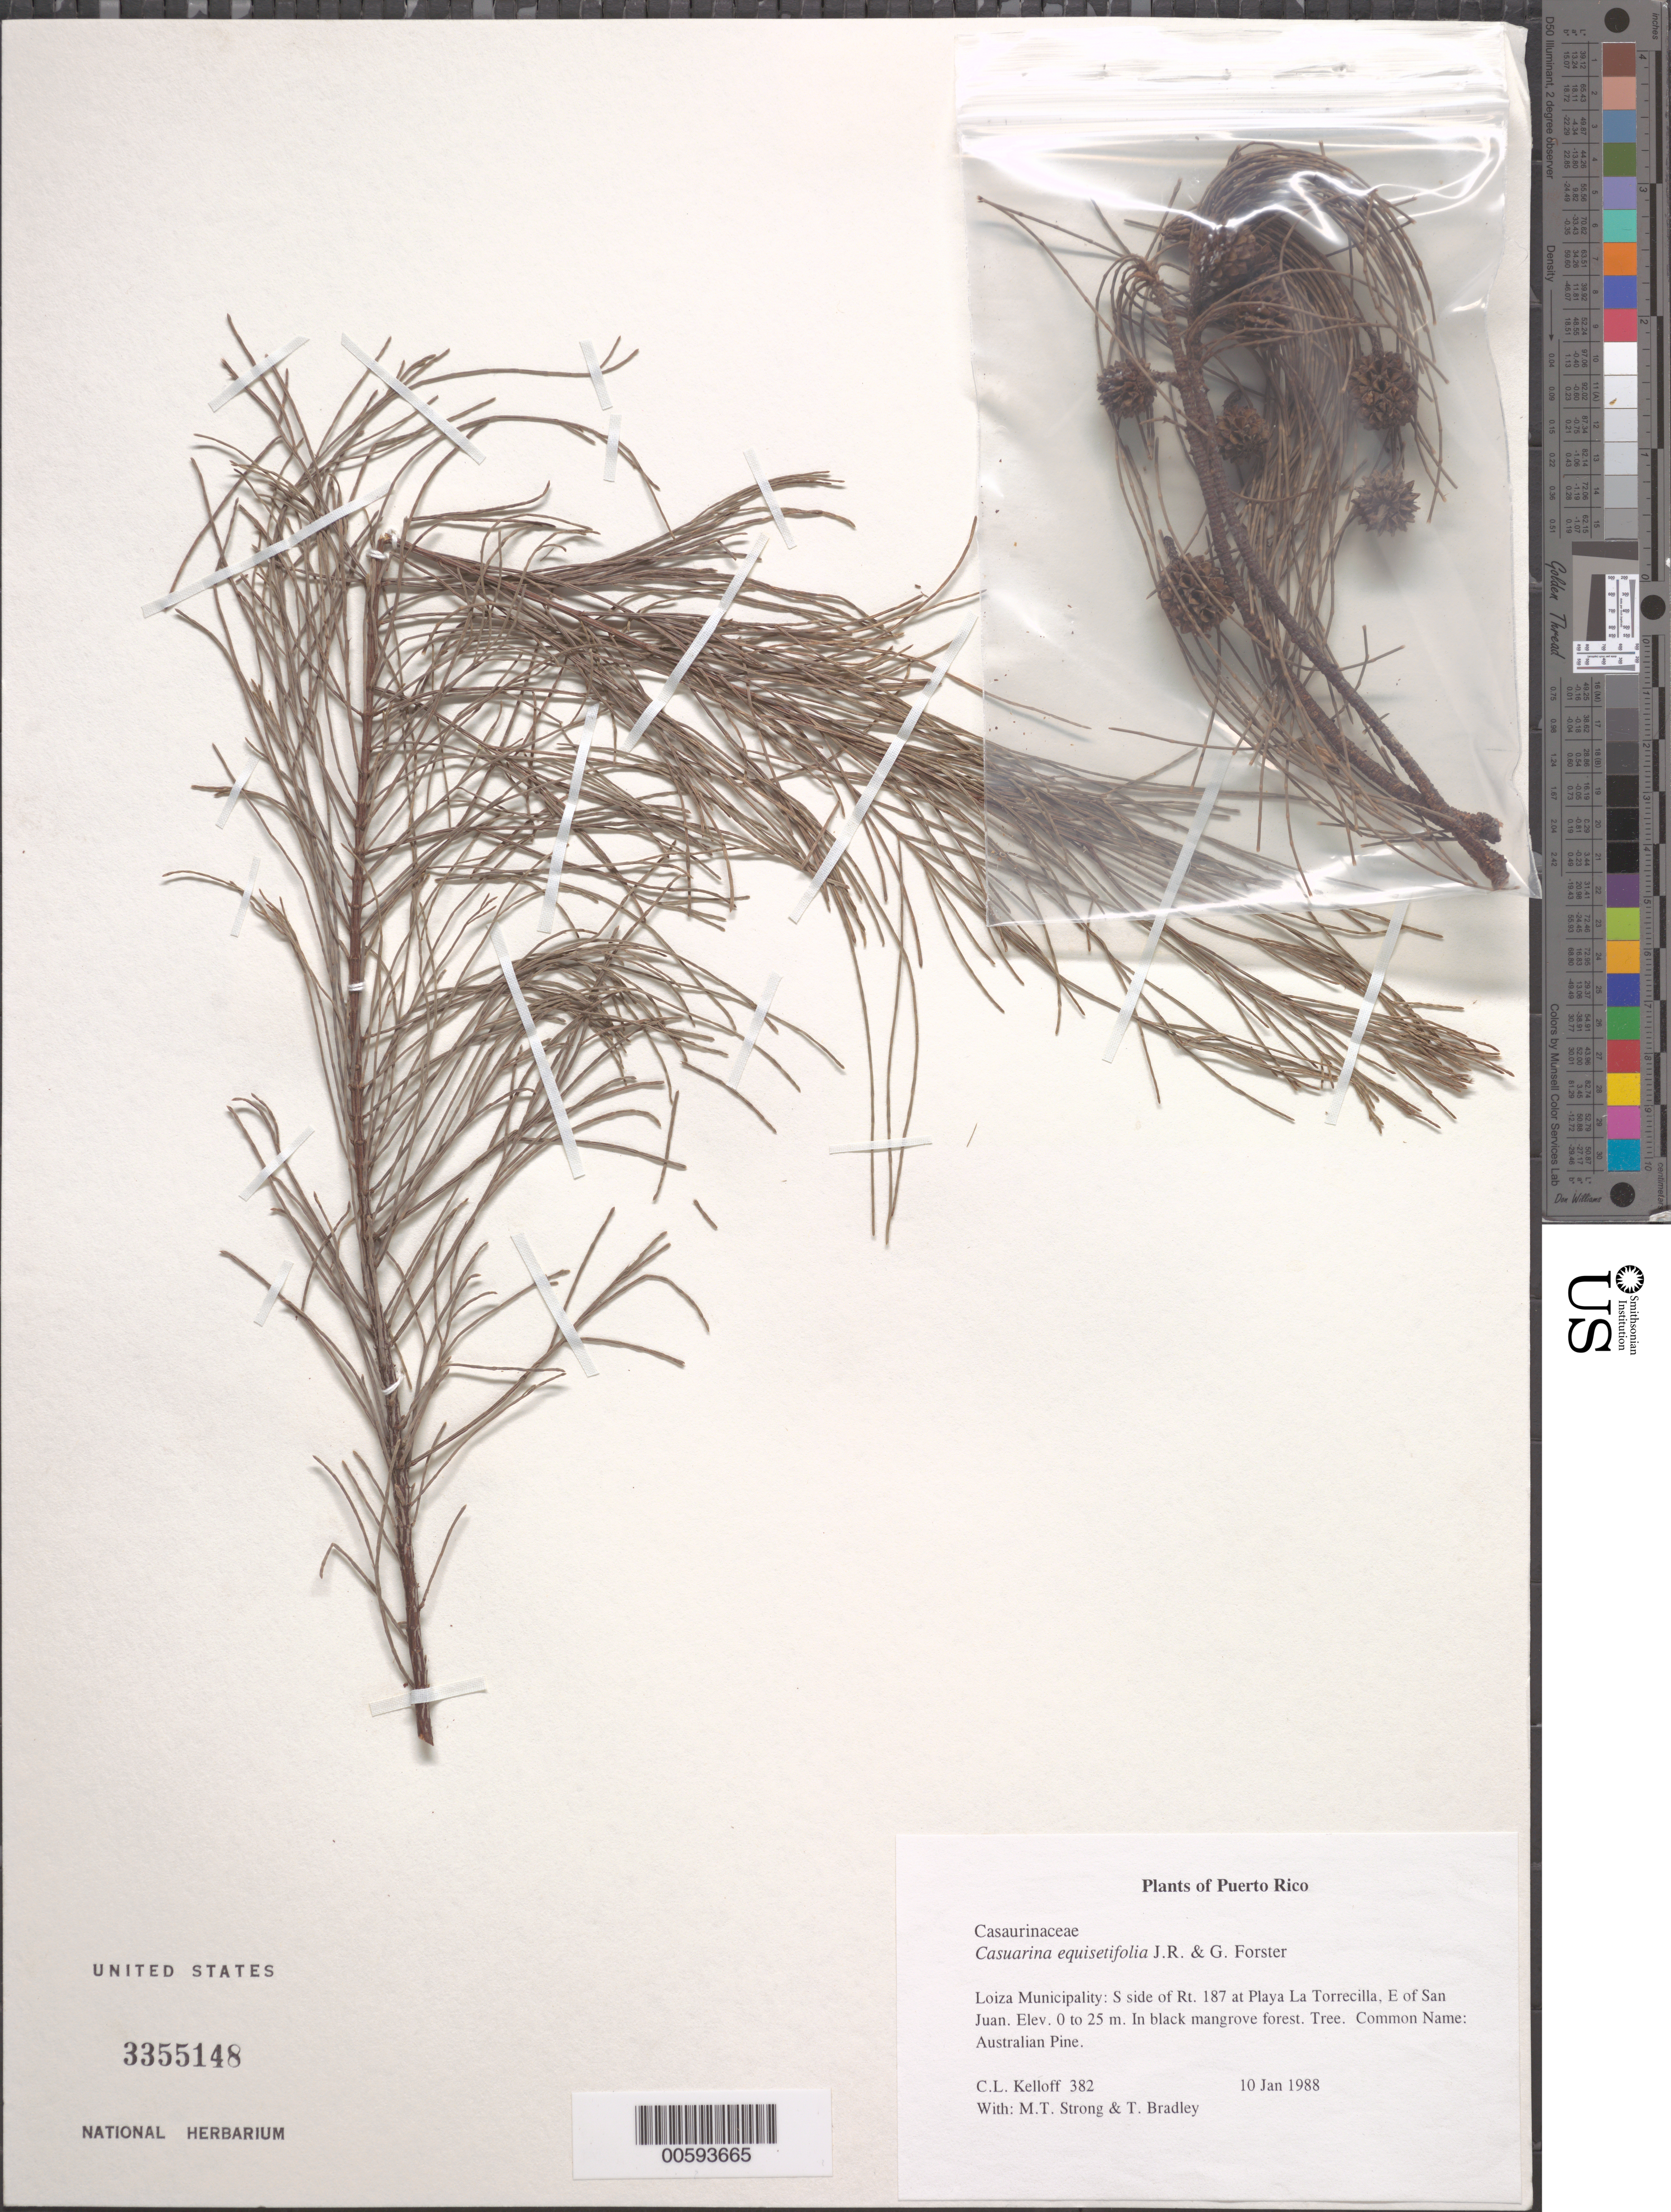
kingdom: Plantae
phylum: Tracheophyta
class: Magnoliopsida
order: Fagales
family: Casuarinaceae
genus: Casuarina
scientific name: Casuarina equisetifolia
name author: L.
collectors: C. L. Kelloff, M. T. Strong & T. Bradley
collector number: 382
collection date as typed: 10 Jan 1988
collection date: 1988-01-10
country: Puerto Rico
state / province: Loíza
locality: Loiza Municipality: S side of Rt. 187 at Playa La Torrecilla, E of San Juan.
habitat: In black mangrove forest.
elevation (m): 0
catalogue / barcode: US 3355148